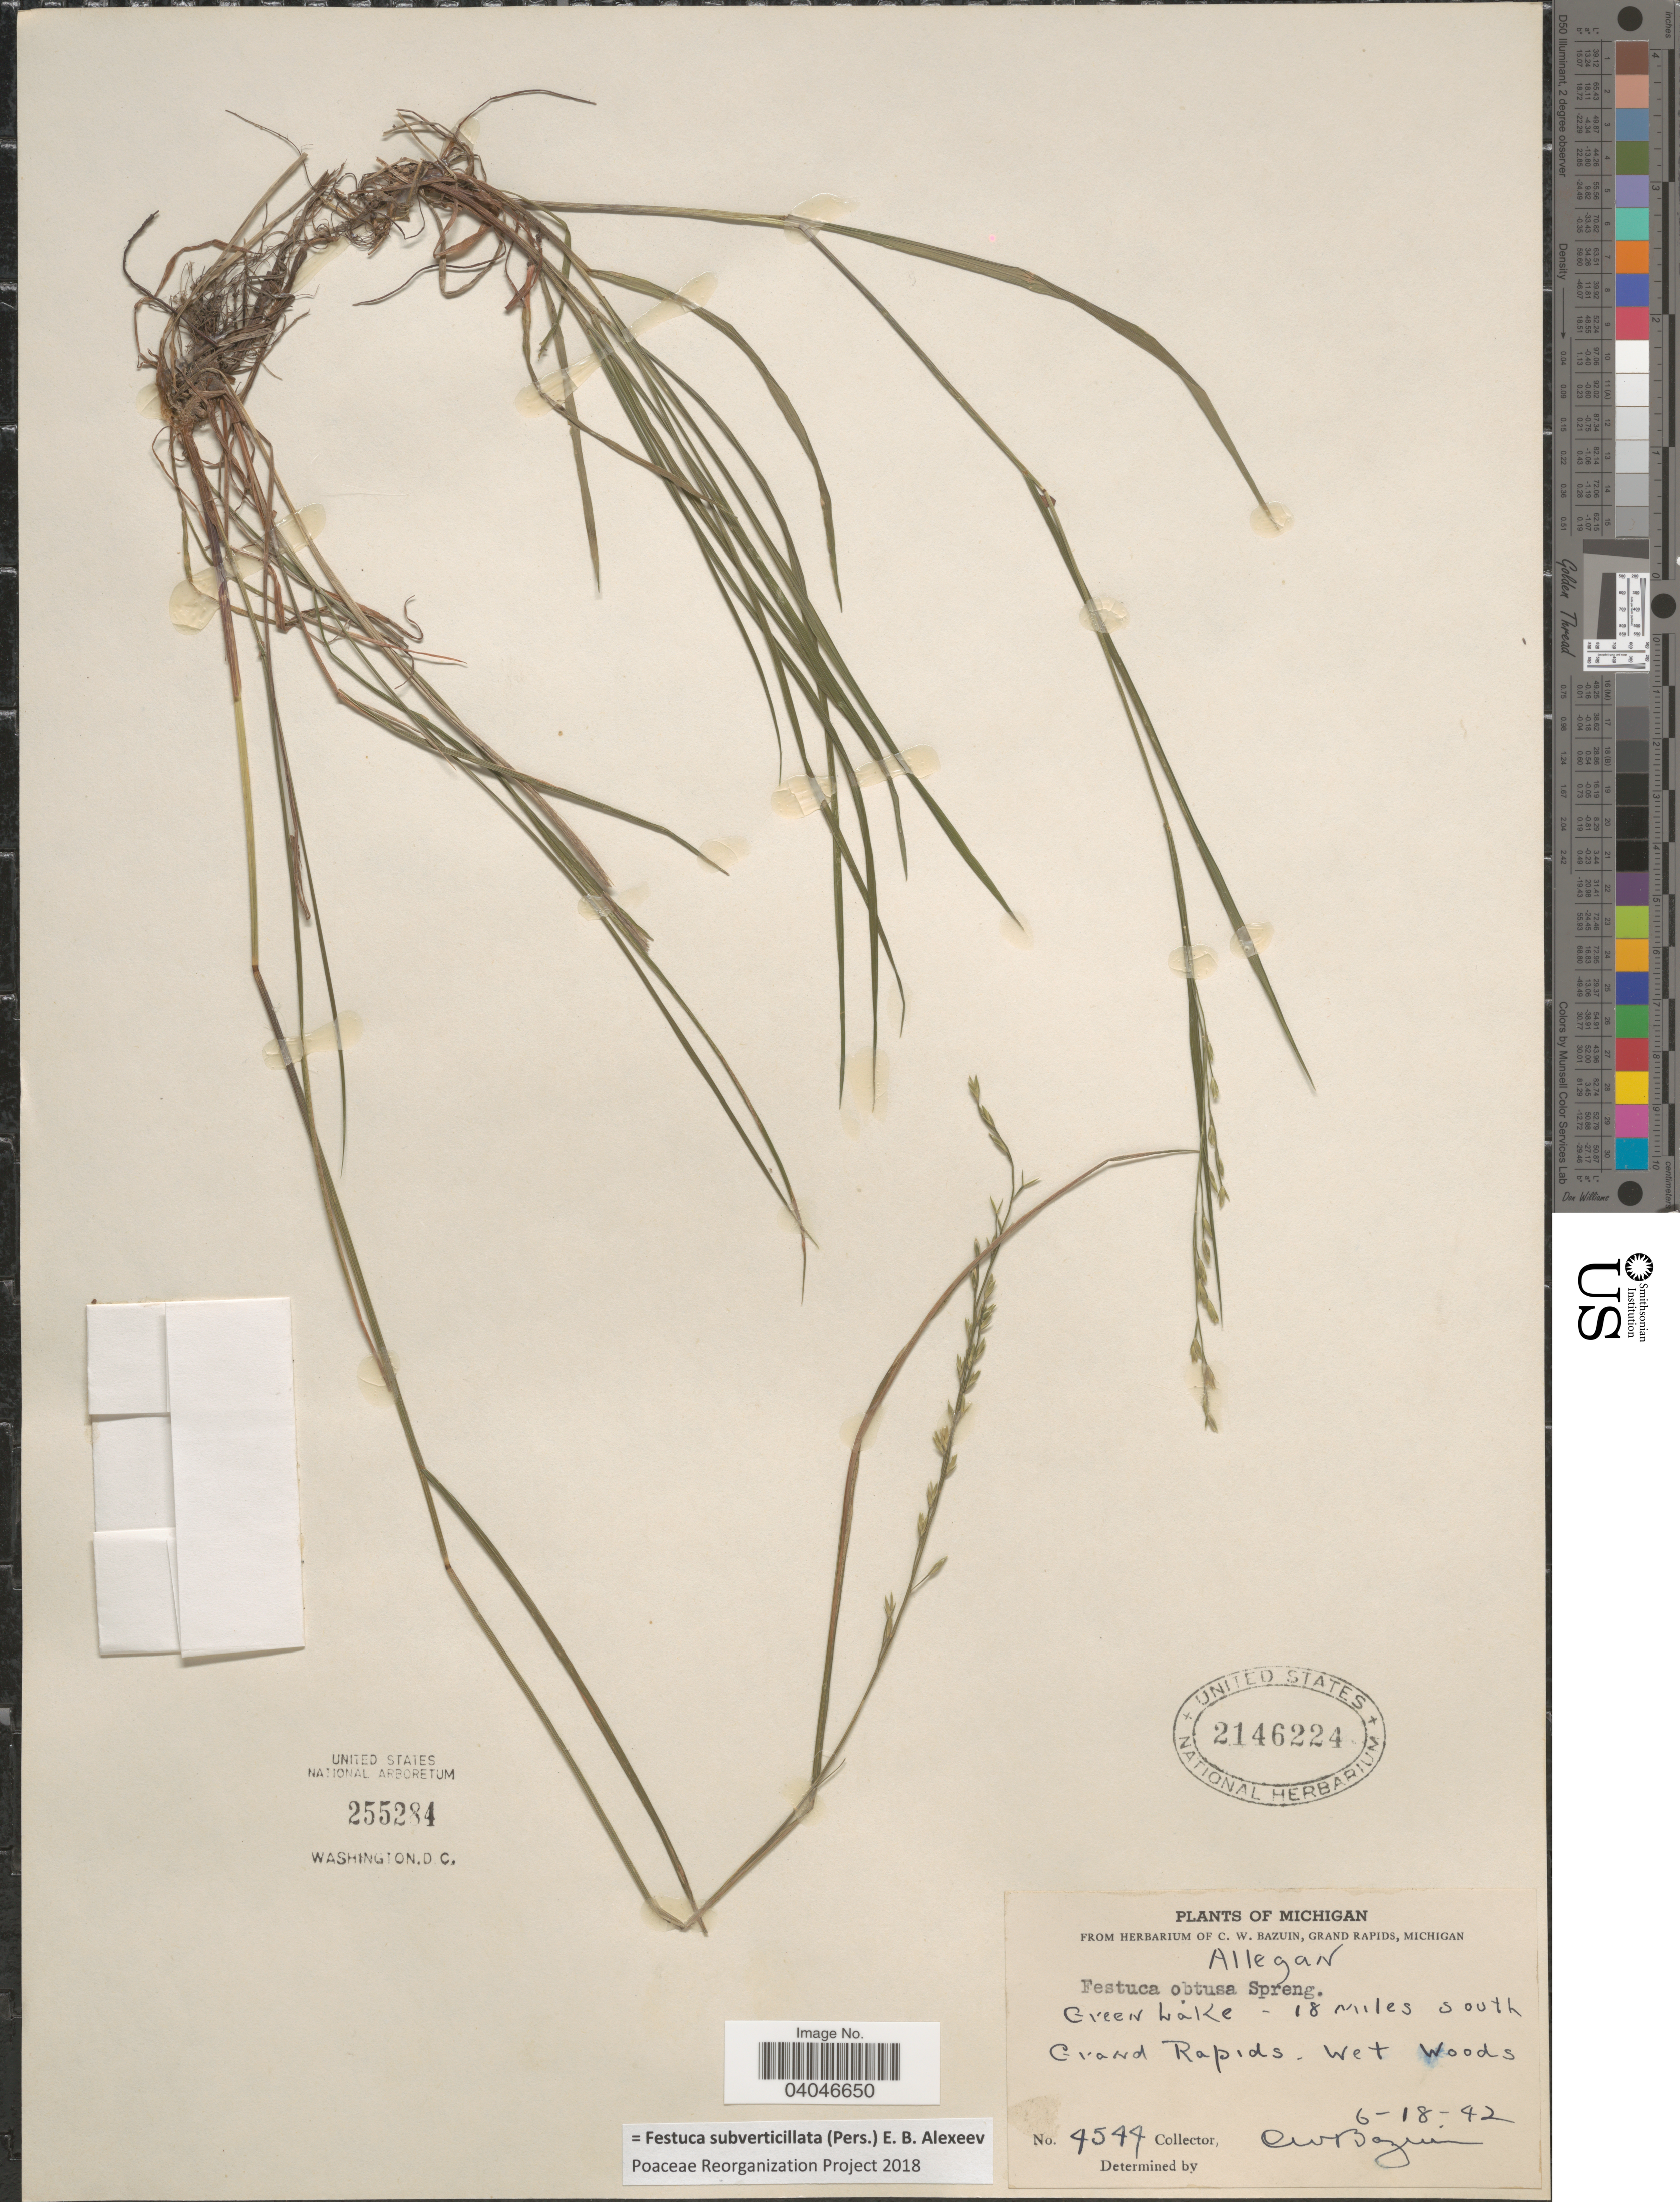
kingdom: Plantae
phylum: Tracheophyta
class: Liliopsida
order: Poales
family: Poaceae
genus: Festuca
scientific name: Festuca subverticillata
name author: (Pers.) E.B. Alexeev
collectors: C. Bazuin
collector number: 4544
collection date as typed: Transcribed d/m/y: 18/6/42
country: United States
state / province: Michigan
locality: Allegan. Green Lake - 18 miles south Grand Rapids. Wet woods.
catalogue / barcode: US 2146224